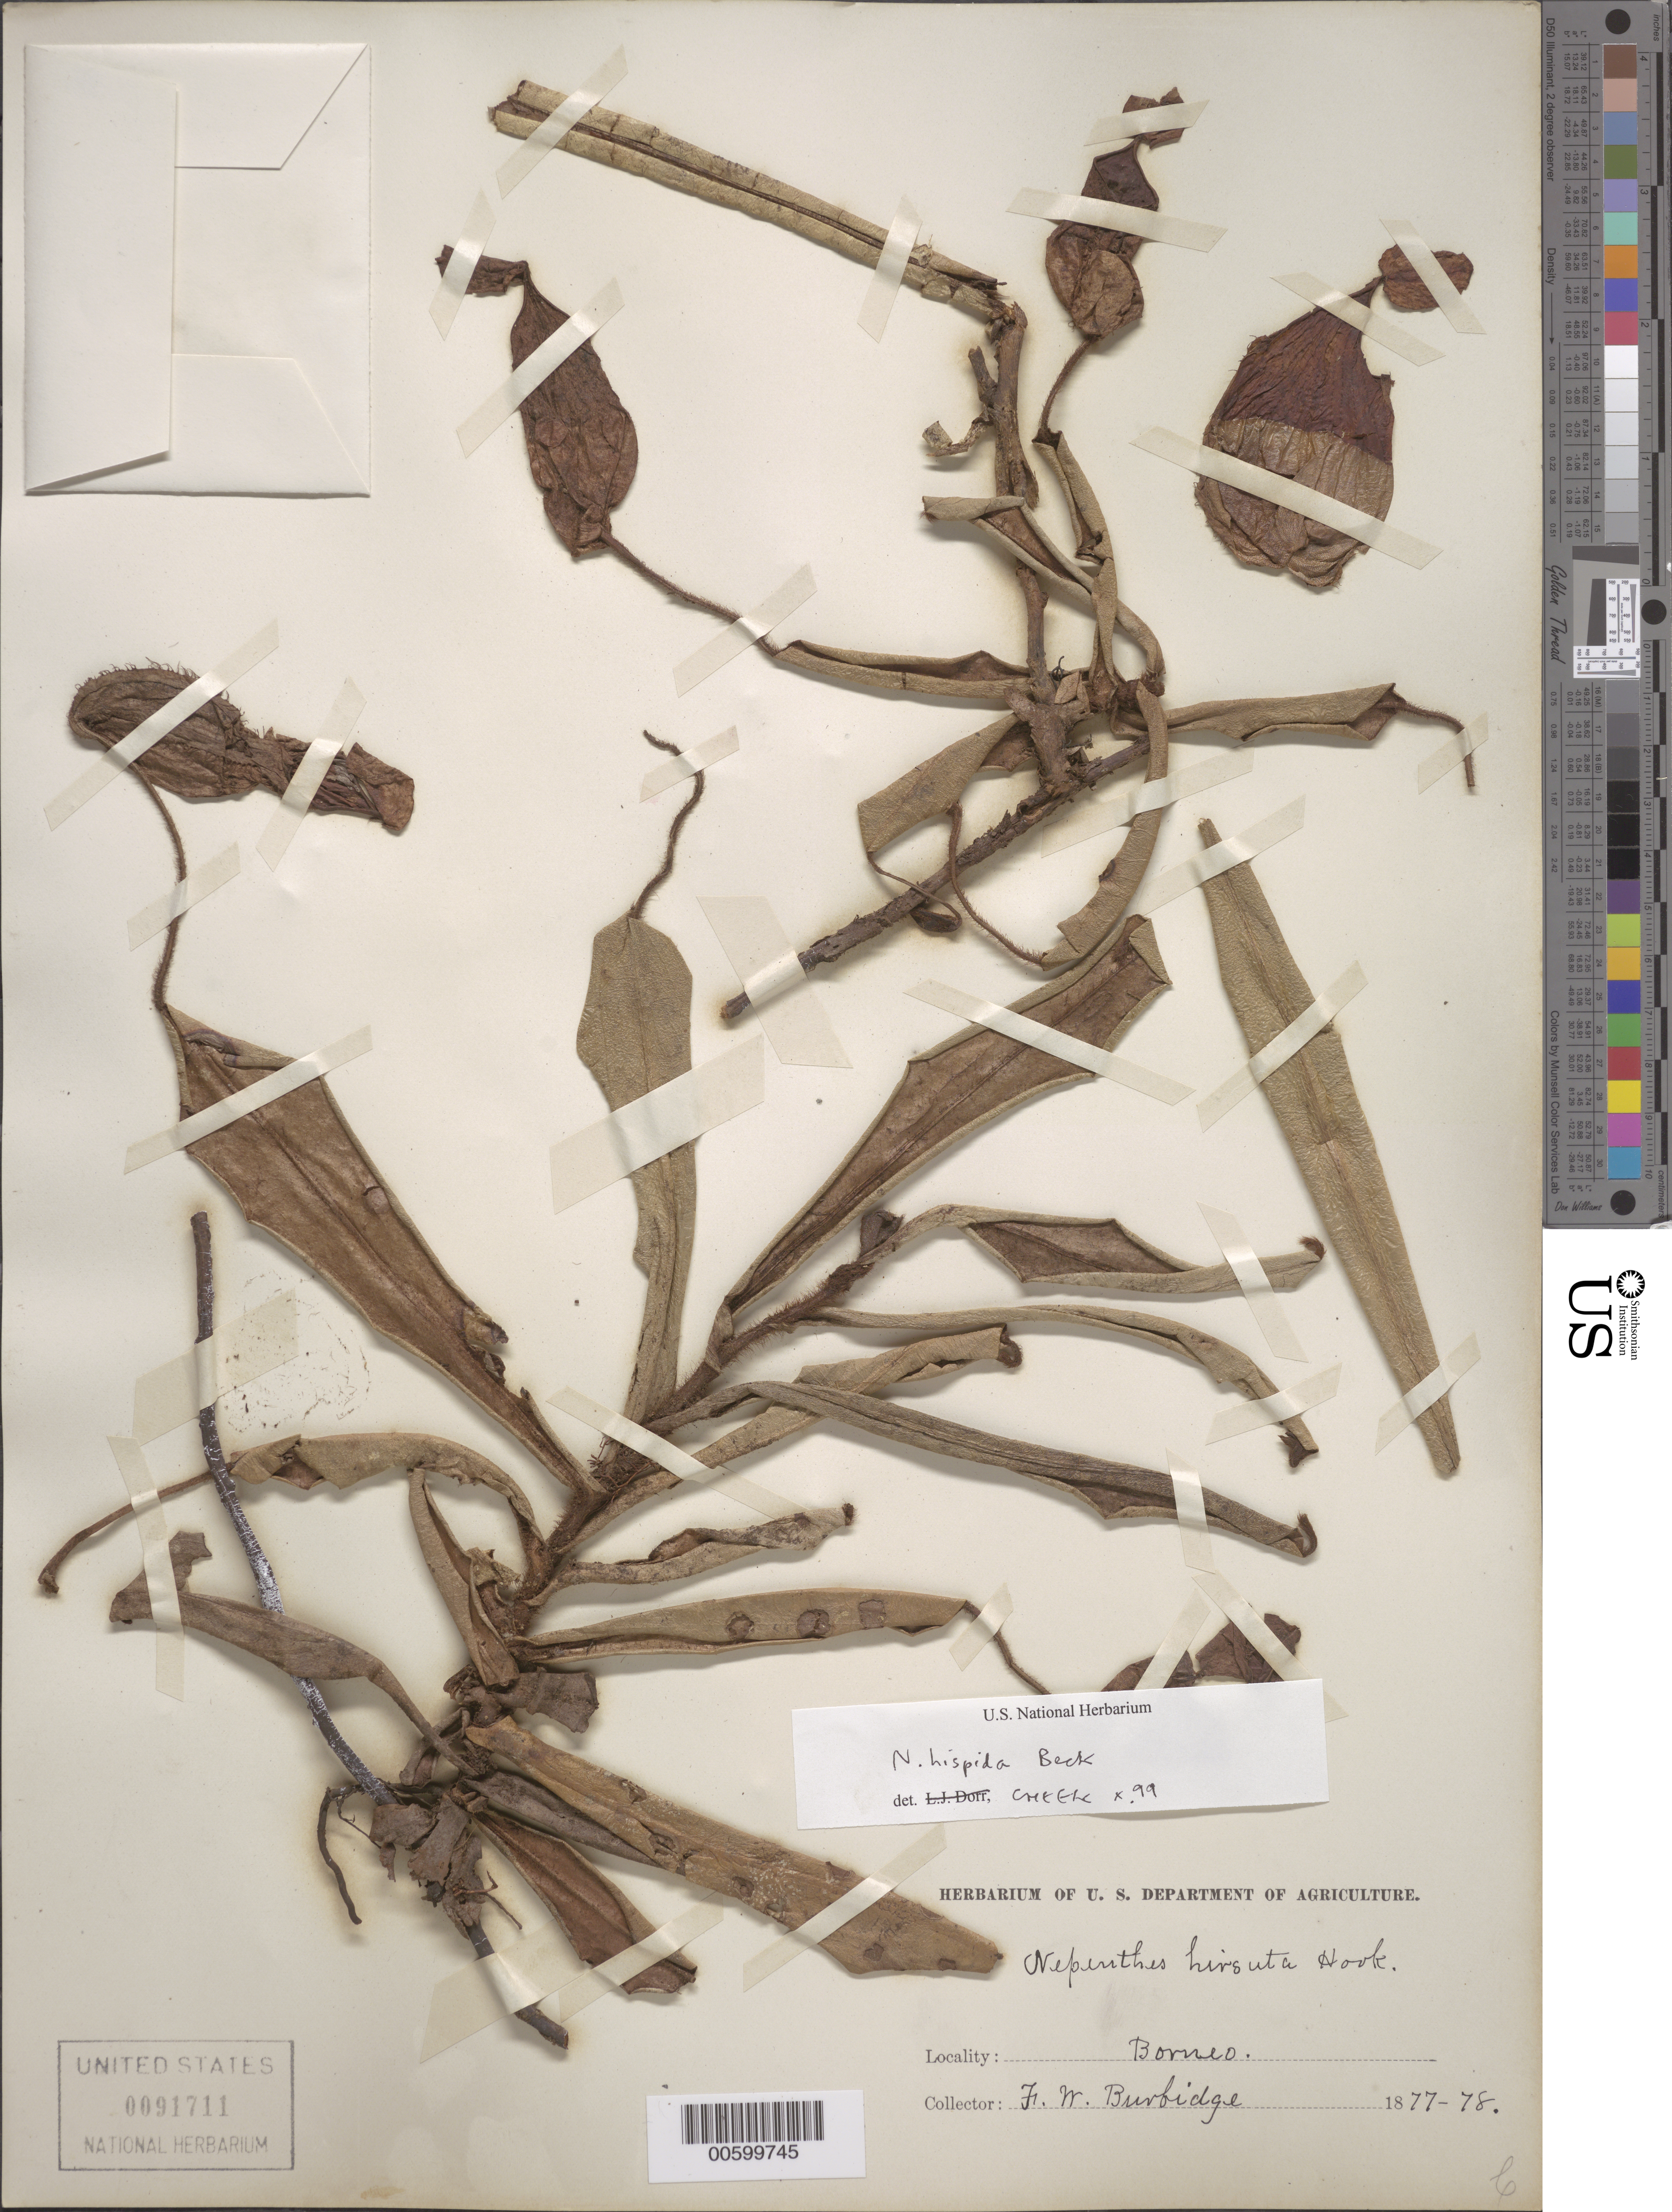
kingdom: Plantae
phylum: Tracheophyta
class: Magnoliopsida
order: Caryophyllales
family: Nepenthaceae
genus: Nepenthes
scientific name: Nepenthes hirsuta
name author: Hook. f.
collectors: F. Burbidge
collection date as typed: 1877 to -- --- 1878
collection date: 1877/1878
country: Malaysia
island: Borneo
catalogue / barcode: US 91711